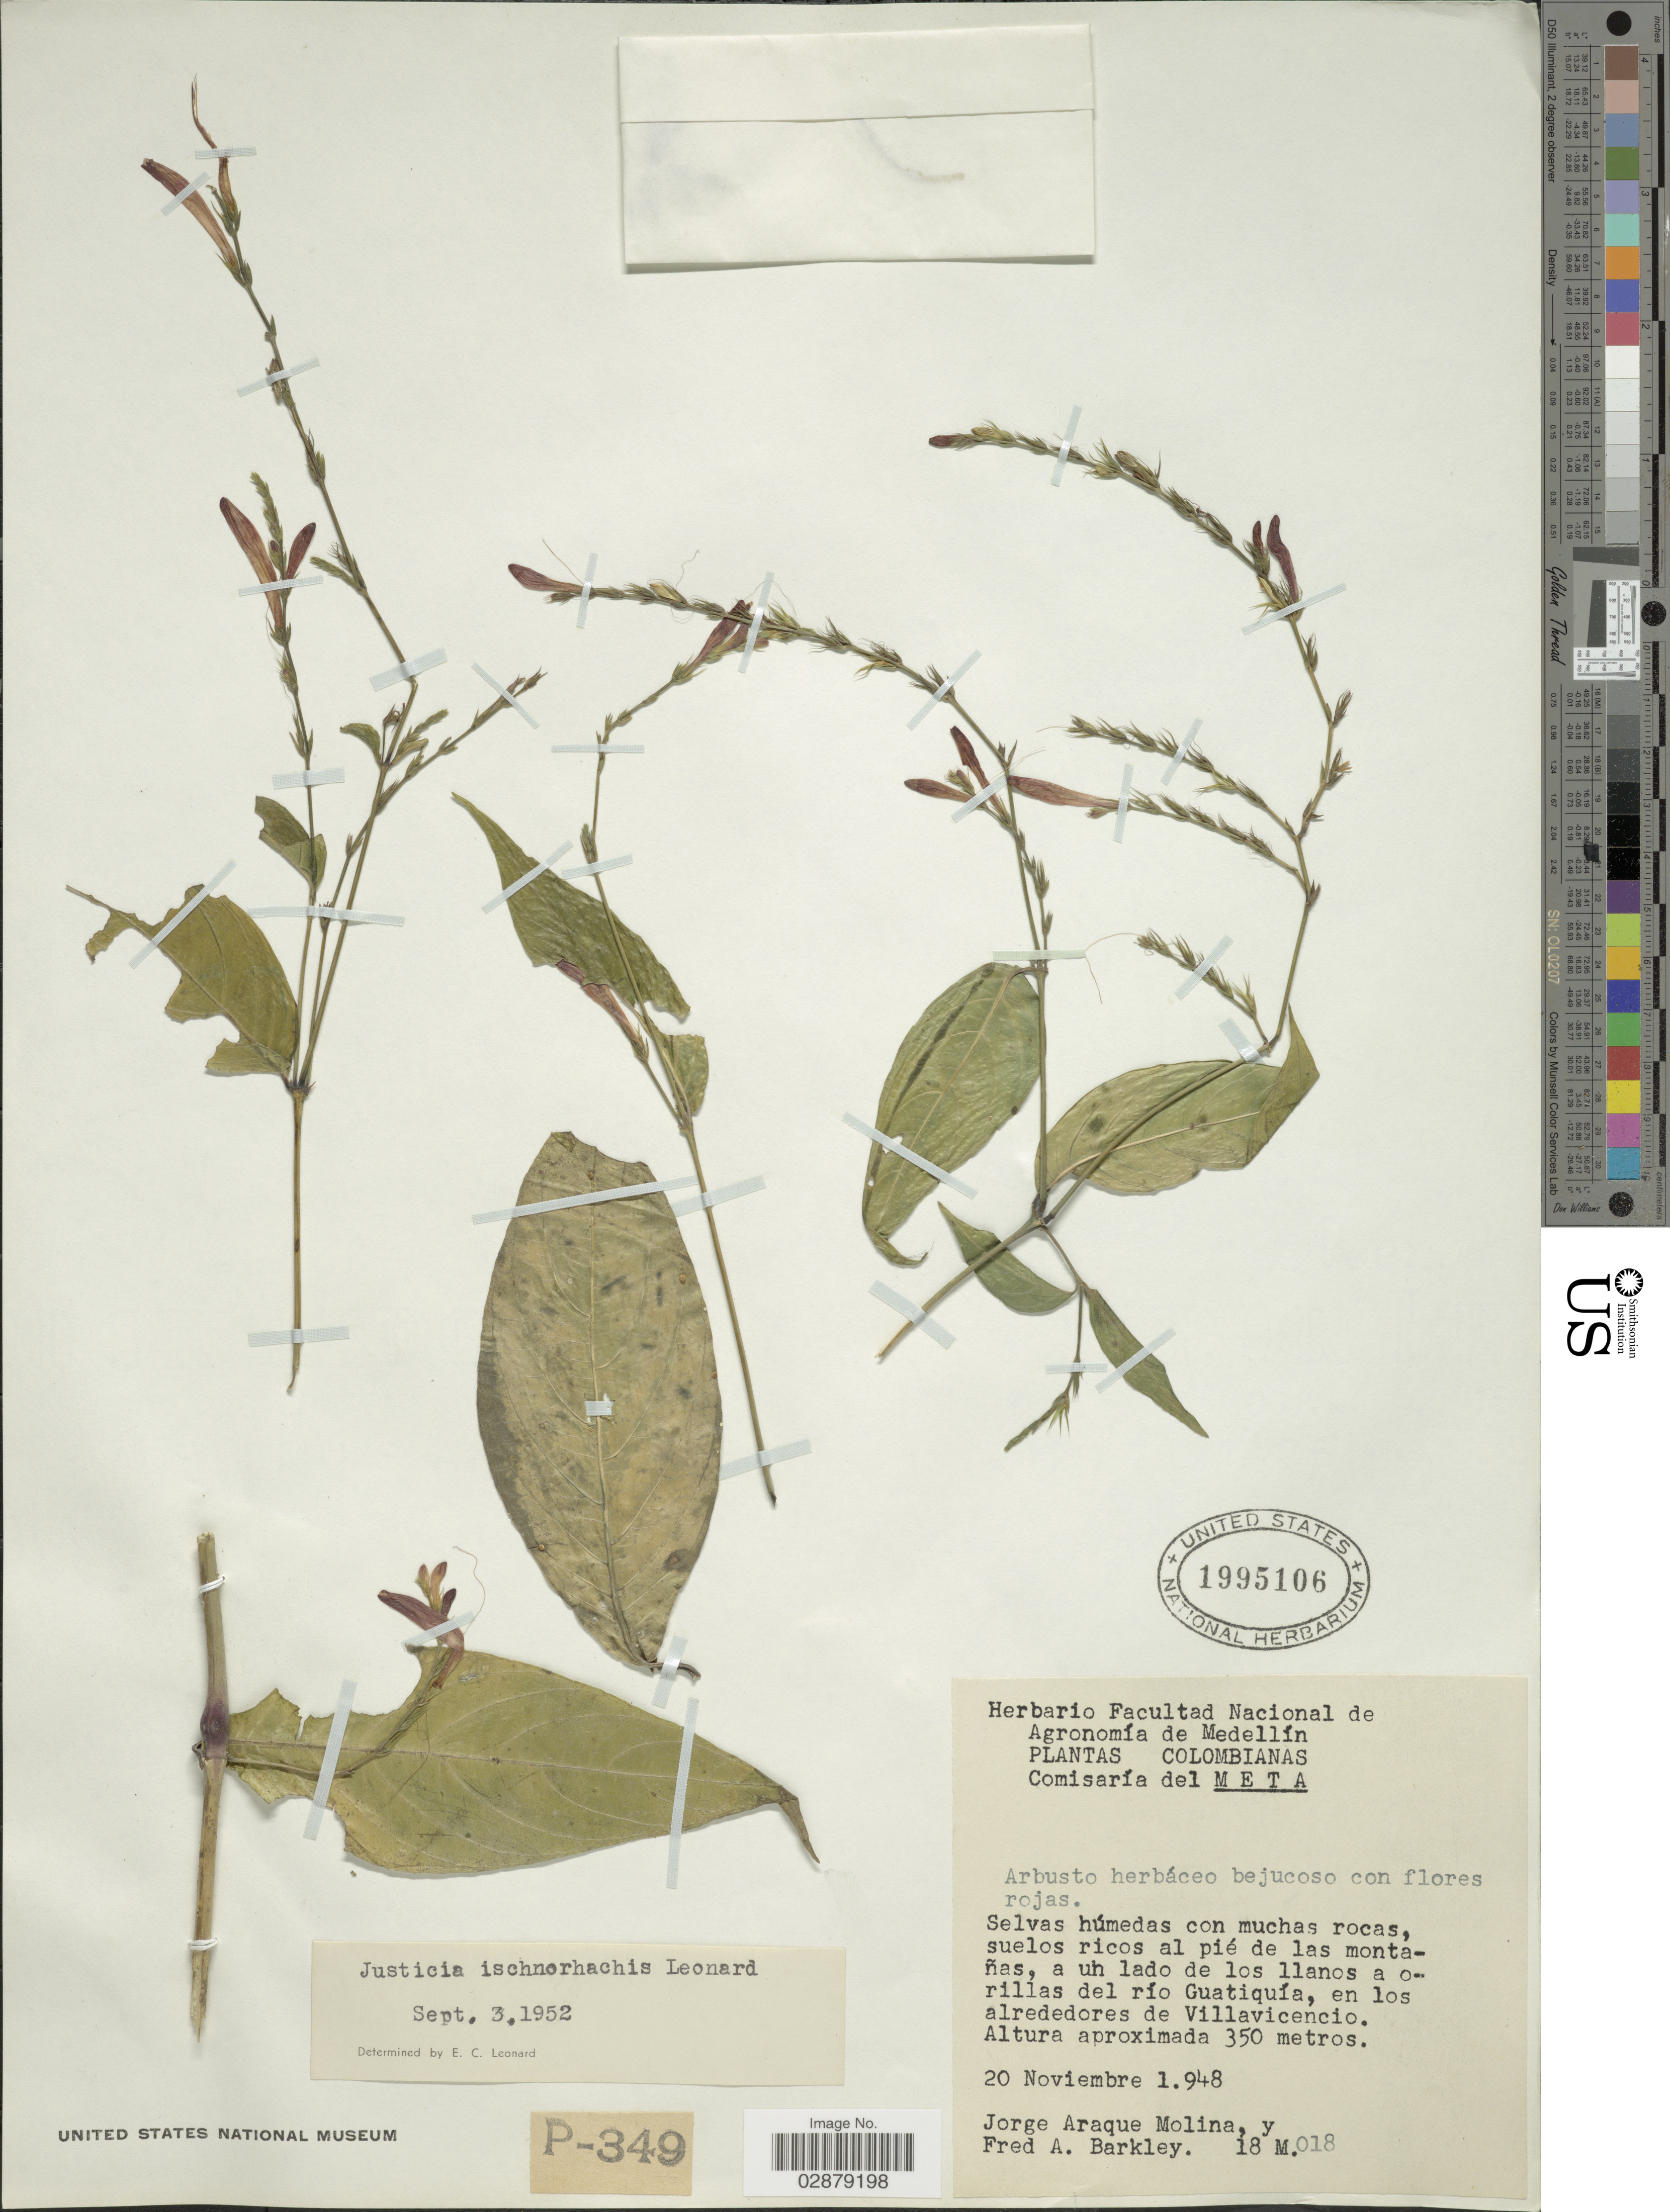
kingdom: Plantae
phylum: Tracheophyta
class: Magnoliopsida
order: Lamiales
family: Acanthaceae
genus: Justicia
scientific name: Justicia ischnorhachis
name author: Leonard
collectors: J. A. Molina & F. A. Barkley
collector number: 18M018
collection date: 1948-11-20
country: Colombia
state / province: Meta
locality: Comisaría del Meta. Orillas del río Guatiquía, en los alrededores de Villavicencio.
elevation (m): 350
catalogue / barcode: US 1995106